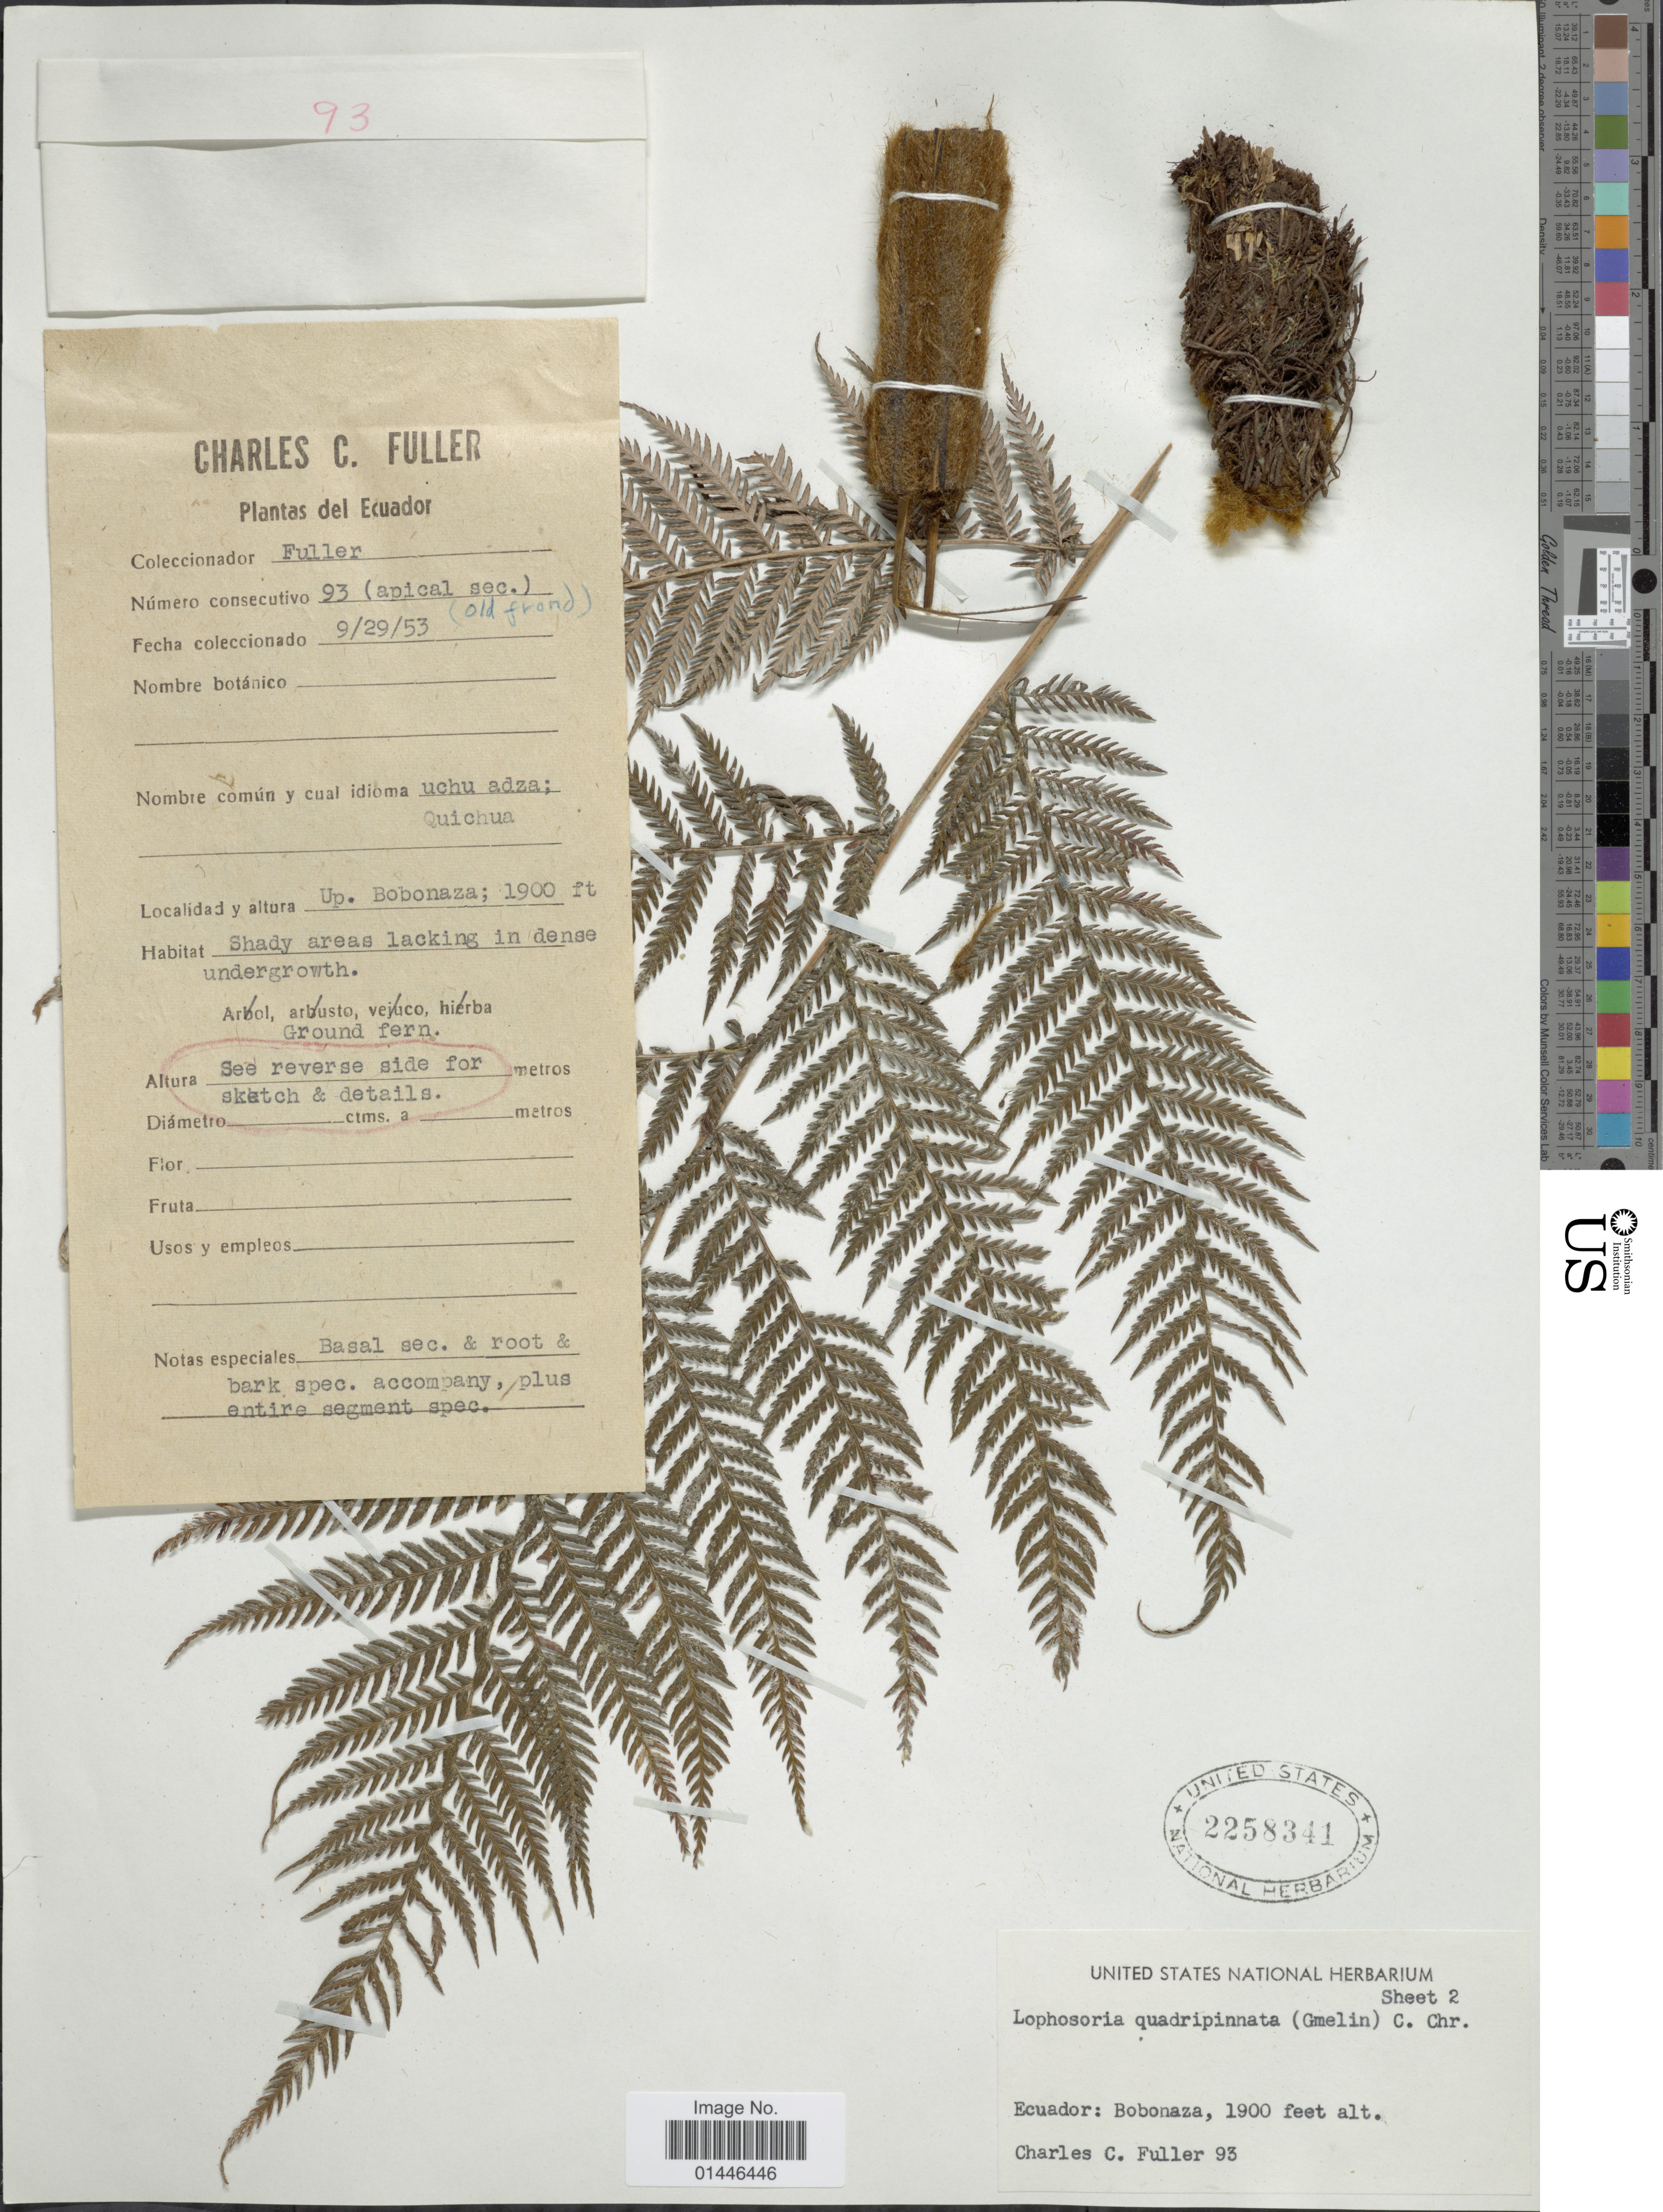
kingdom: Plantae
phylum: Tracheophyta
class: Polypodiopsida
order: Cyatheales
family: Dicksoniaceae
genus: Lophosoria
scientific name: Lophosoria quadripinnata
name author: (J.F. Gmel.) C. Chr.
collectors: C. Fuller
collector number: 93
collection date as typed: Transcribed d/m/y: 29/9/53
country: Ecuador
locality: Up. Bobonaza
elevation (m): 579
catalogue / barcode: US 2258341